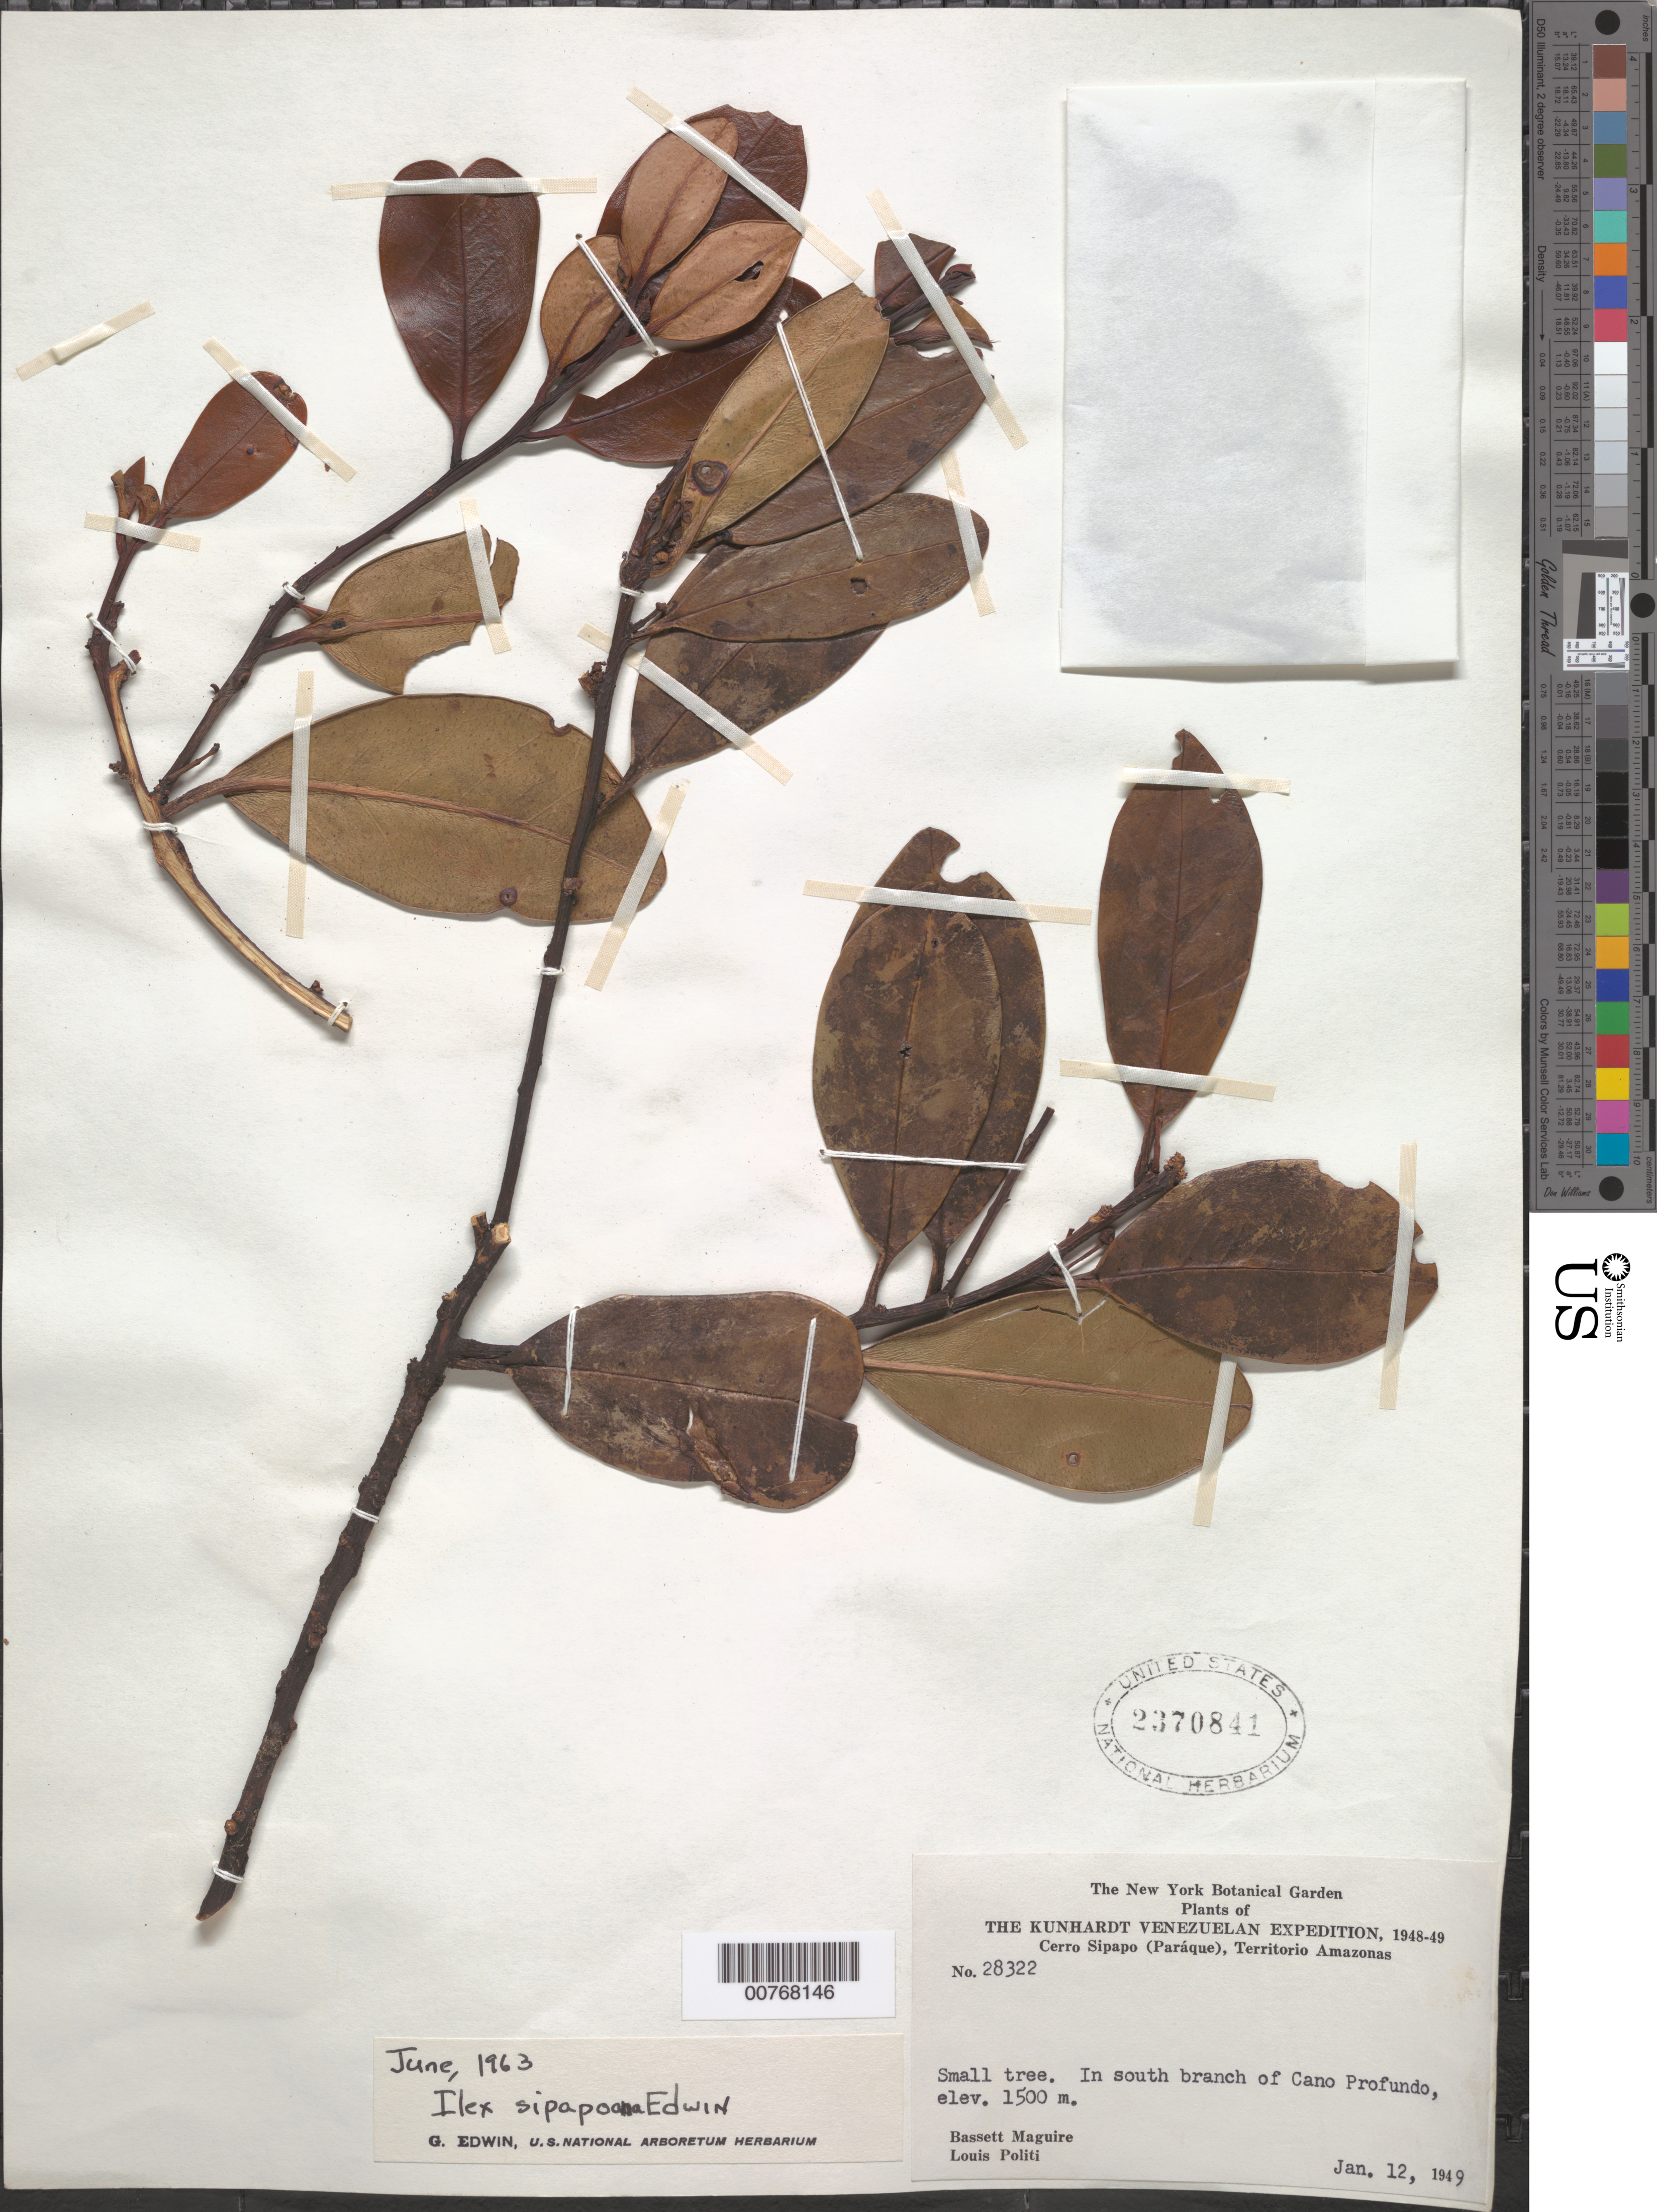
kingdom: Plantae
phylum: Tracheophyta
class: Magnoliopsida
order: Aquifoliales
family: Aquifoliaceae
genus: Ilex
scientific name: Ilex sipapoana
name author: Edwin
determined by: Edwin, G.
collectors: B. Maguire & L. Politi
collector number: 28322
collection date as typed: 12-Jan-49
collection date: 1949-01-12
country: Venezuela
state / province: Amazonas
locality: Cerro Sipapo (Paráque), Caño Profundo, South Branch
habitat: South branch of Caño Profundo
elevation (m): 1500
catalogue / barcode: US 2370841